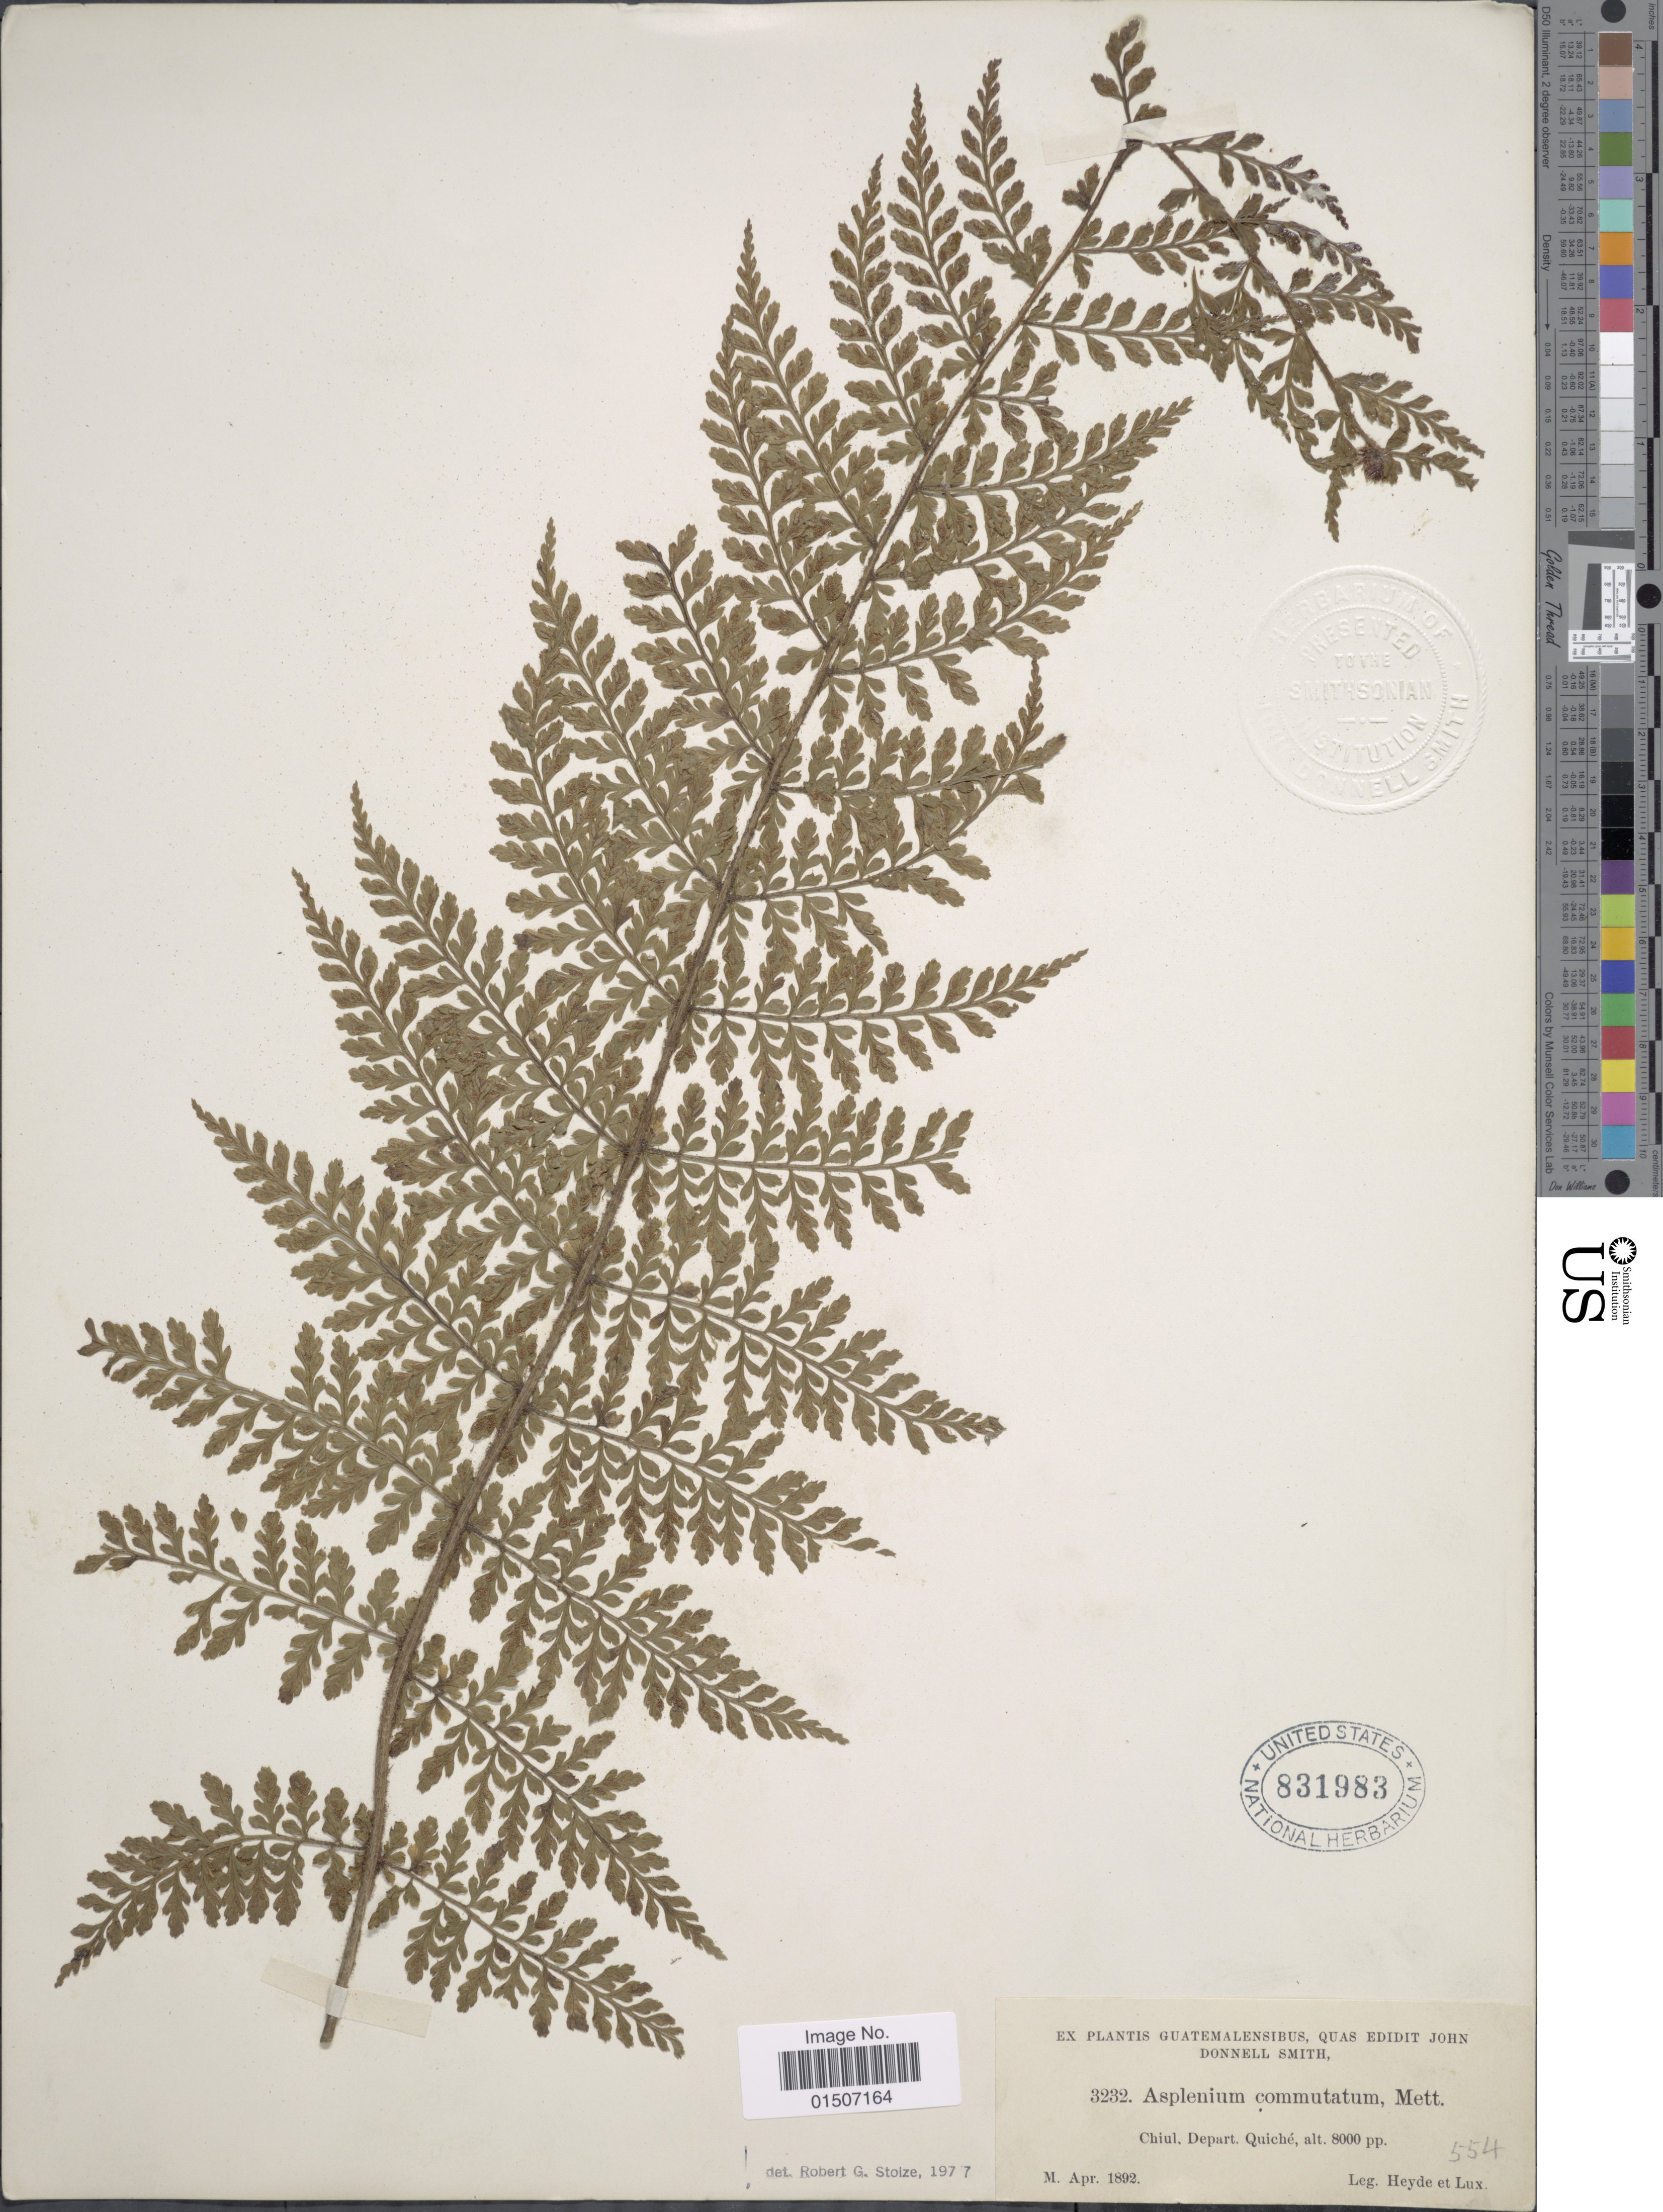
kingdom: Plantae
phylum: Tracheophyta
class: Polypodiopsida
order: Polypodiales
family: Aspleniaceae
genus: Asplenium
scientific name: Asplenium myapteron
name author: Fée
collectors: Heyde & Lux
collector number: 3232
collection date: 1892-04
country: Guatemala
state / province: El Quiché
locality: Chuil, Depart Quiché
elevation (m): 2438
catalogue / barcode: US 831983